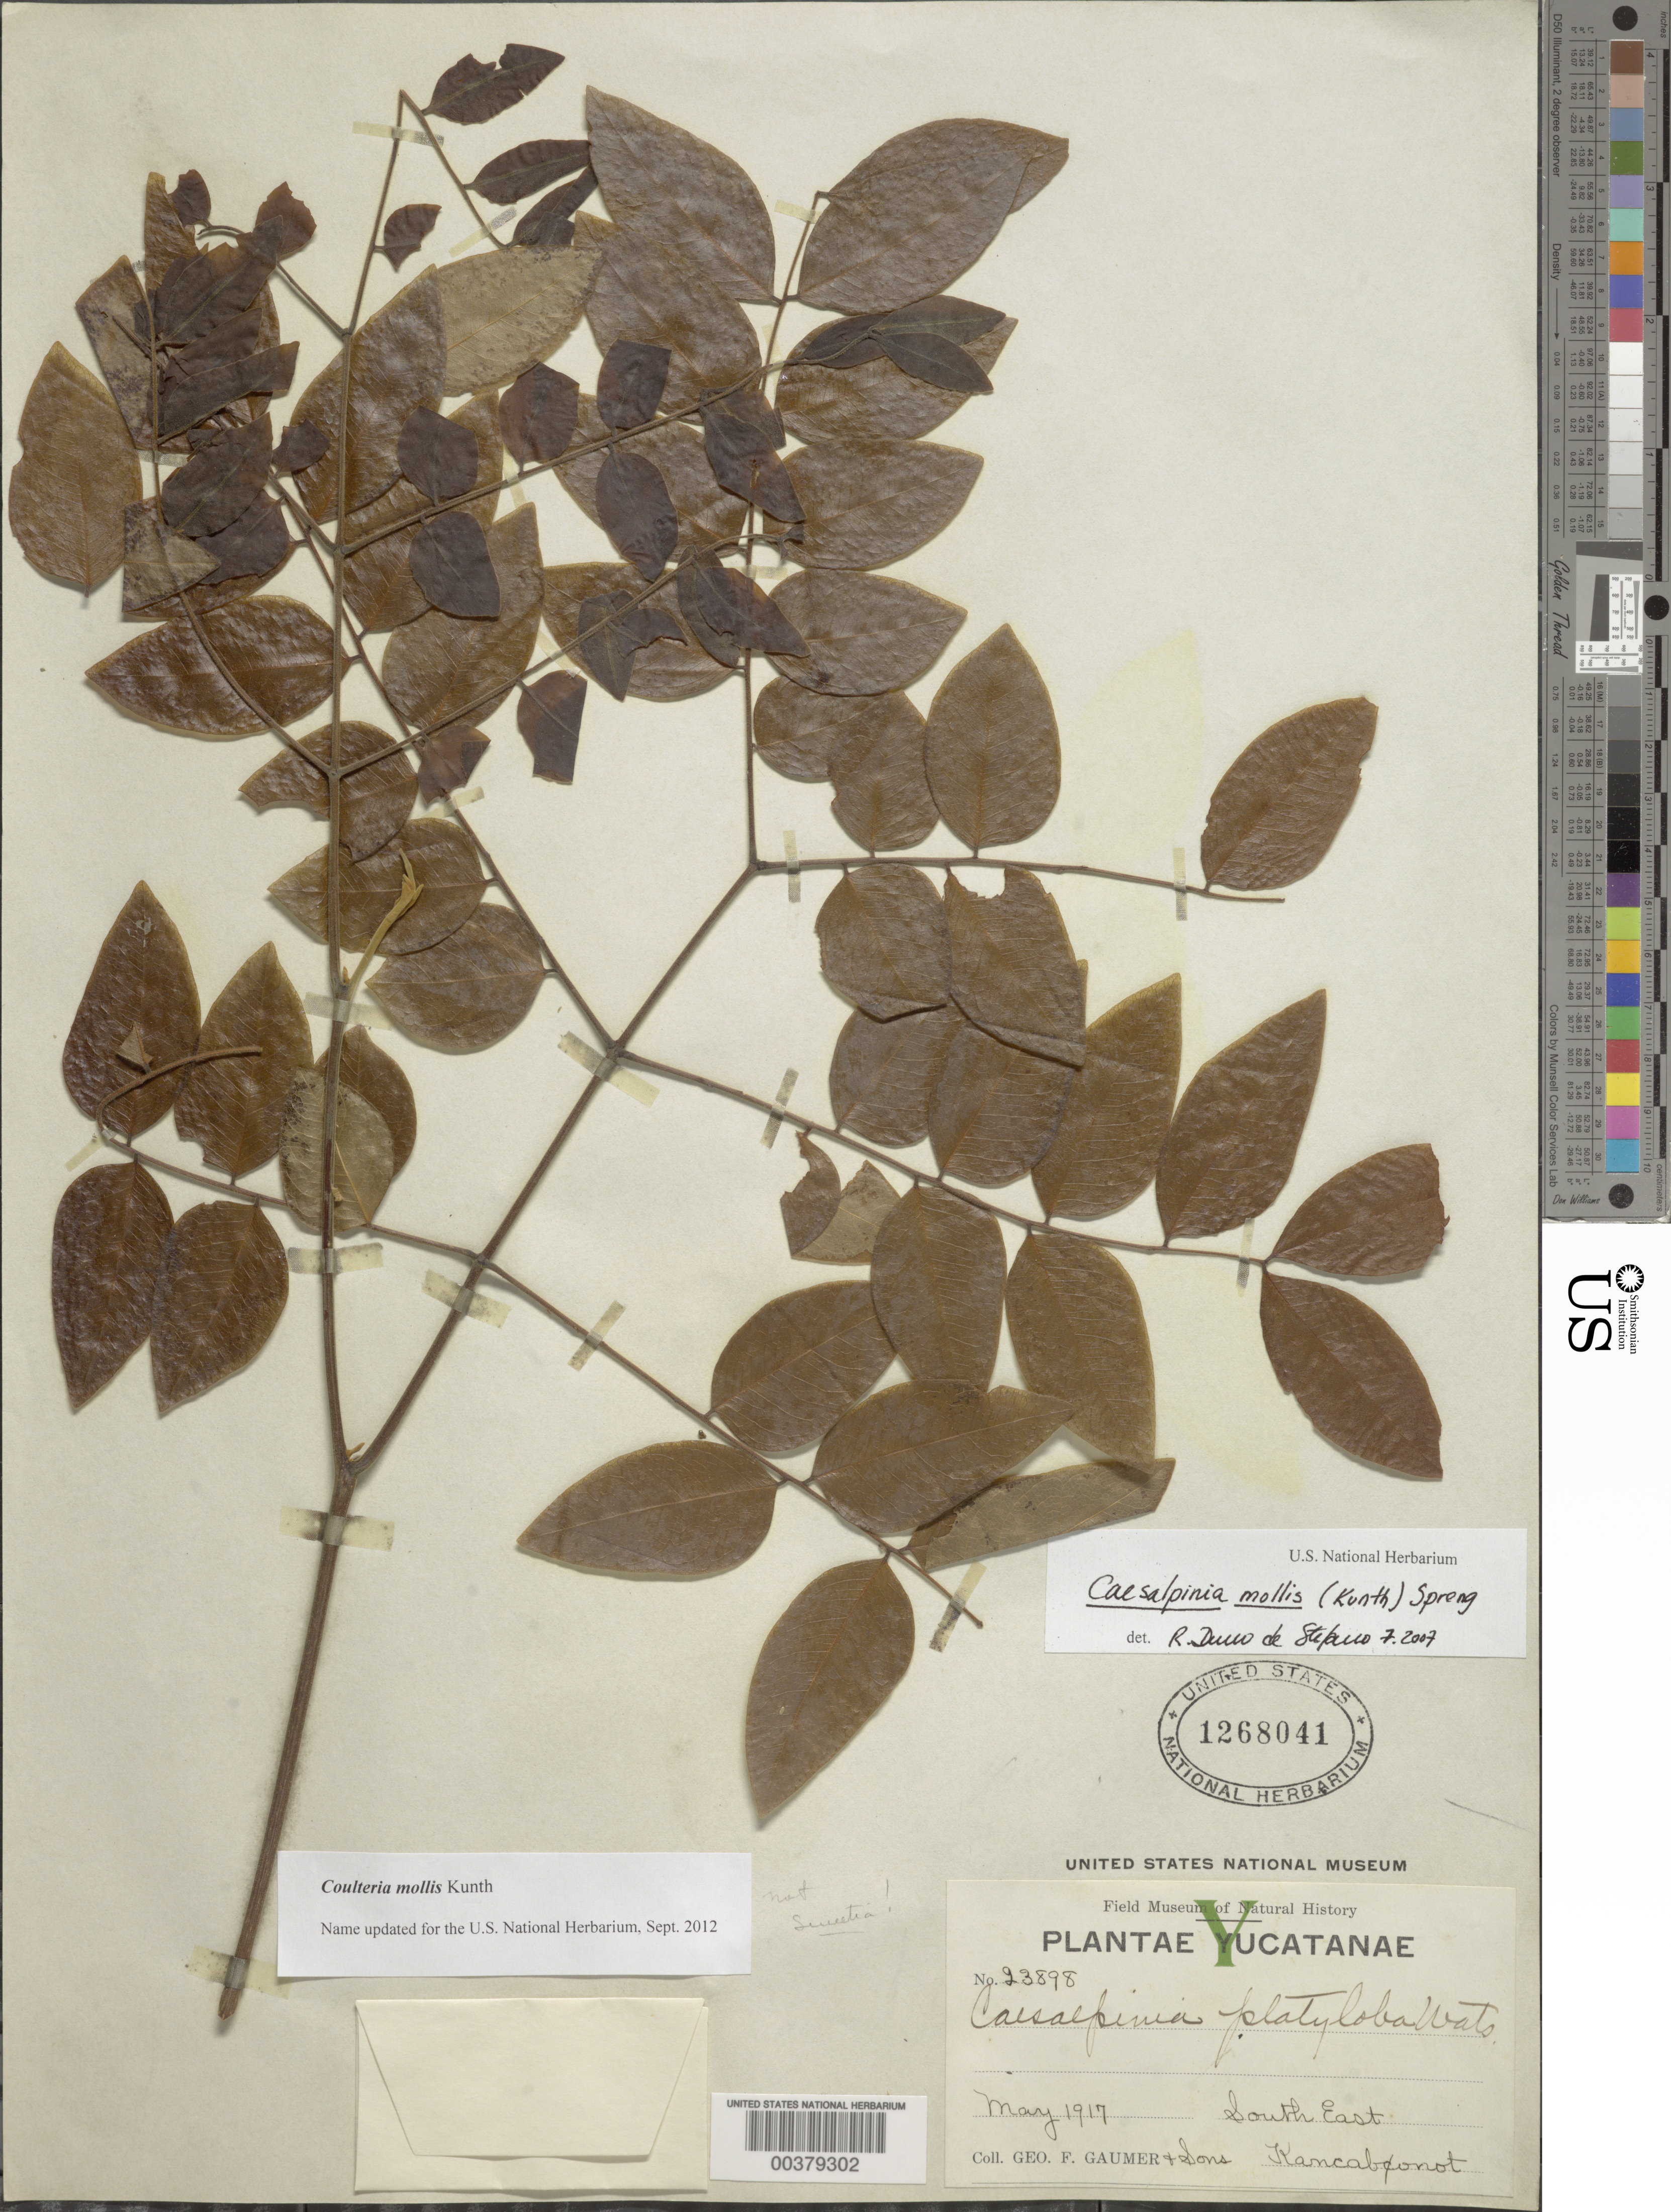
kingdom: Plantae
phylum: Tracheophyta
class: Magnoliopsida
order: Fabales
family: Fabaceae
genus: Coulteria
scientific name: Coulteria mollis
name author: Kunth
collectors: G. F. Gaumer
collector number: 23898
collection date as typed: May 1917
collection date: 1917-05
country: Mexico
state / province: Yucatán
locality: Se kancabconot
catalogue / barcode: US 1268041